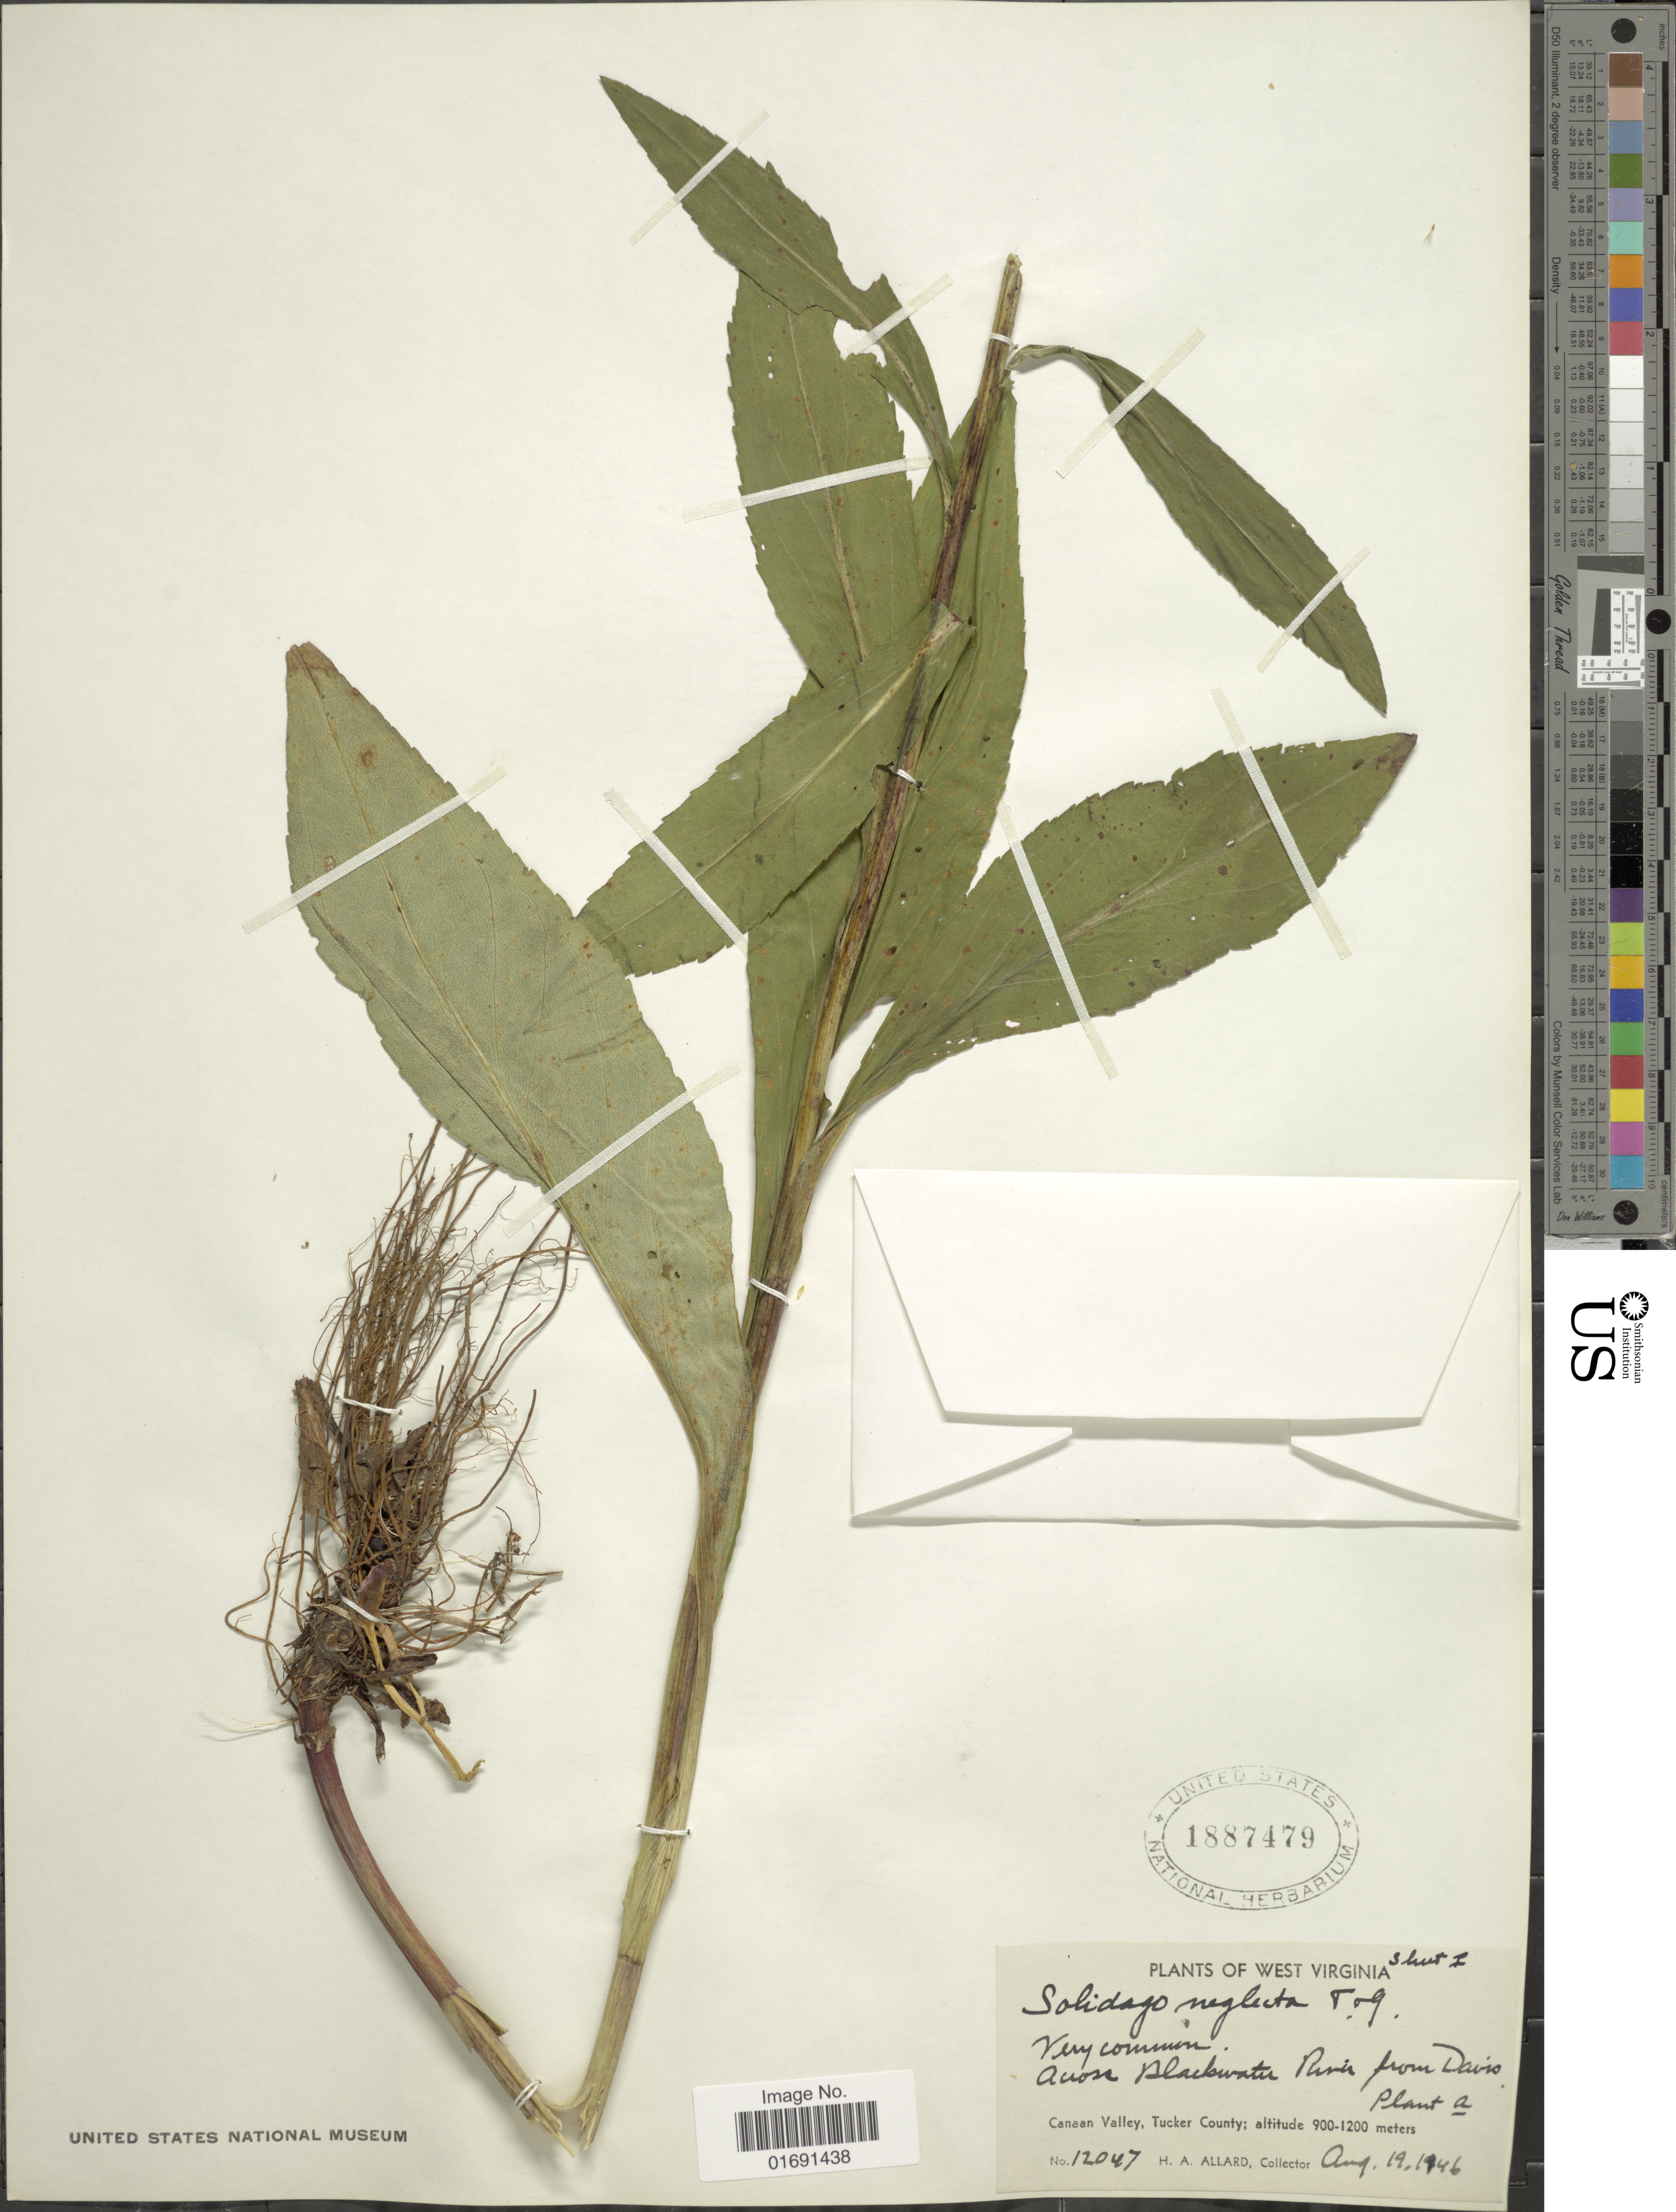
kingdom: Plantae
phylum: Tracheophyta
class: Magnoliopsida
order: Asterales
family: Asteraceae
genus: Solidago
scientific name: Solidago uniligulata var. neglecta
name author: Fernald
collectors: H. A. Allard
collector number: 12047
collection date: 1946-08-19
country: United States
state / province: West Virginia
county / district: Tucker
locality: Across Blackwater River from Davis, Canaan Valley, Tucker County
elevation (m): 900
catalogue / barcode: US 1887479